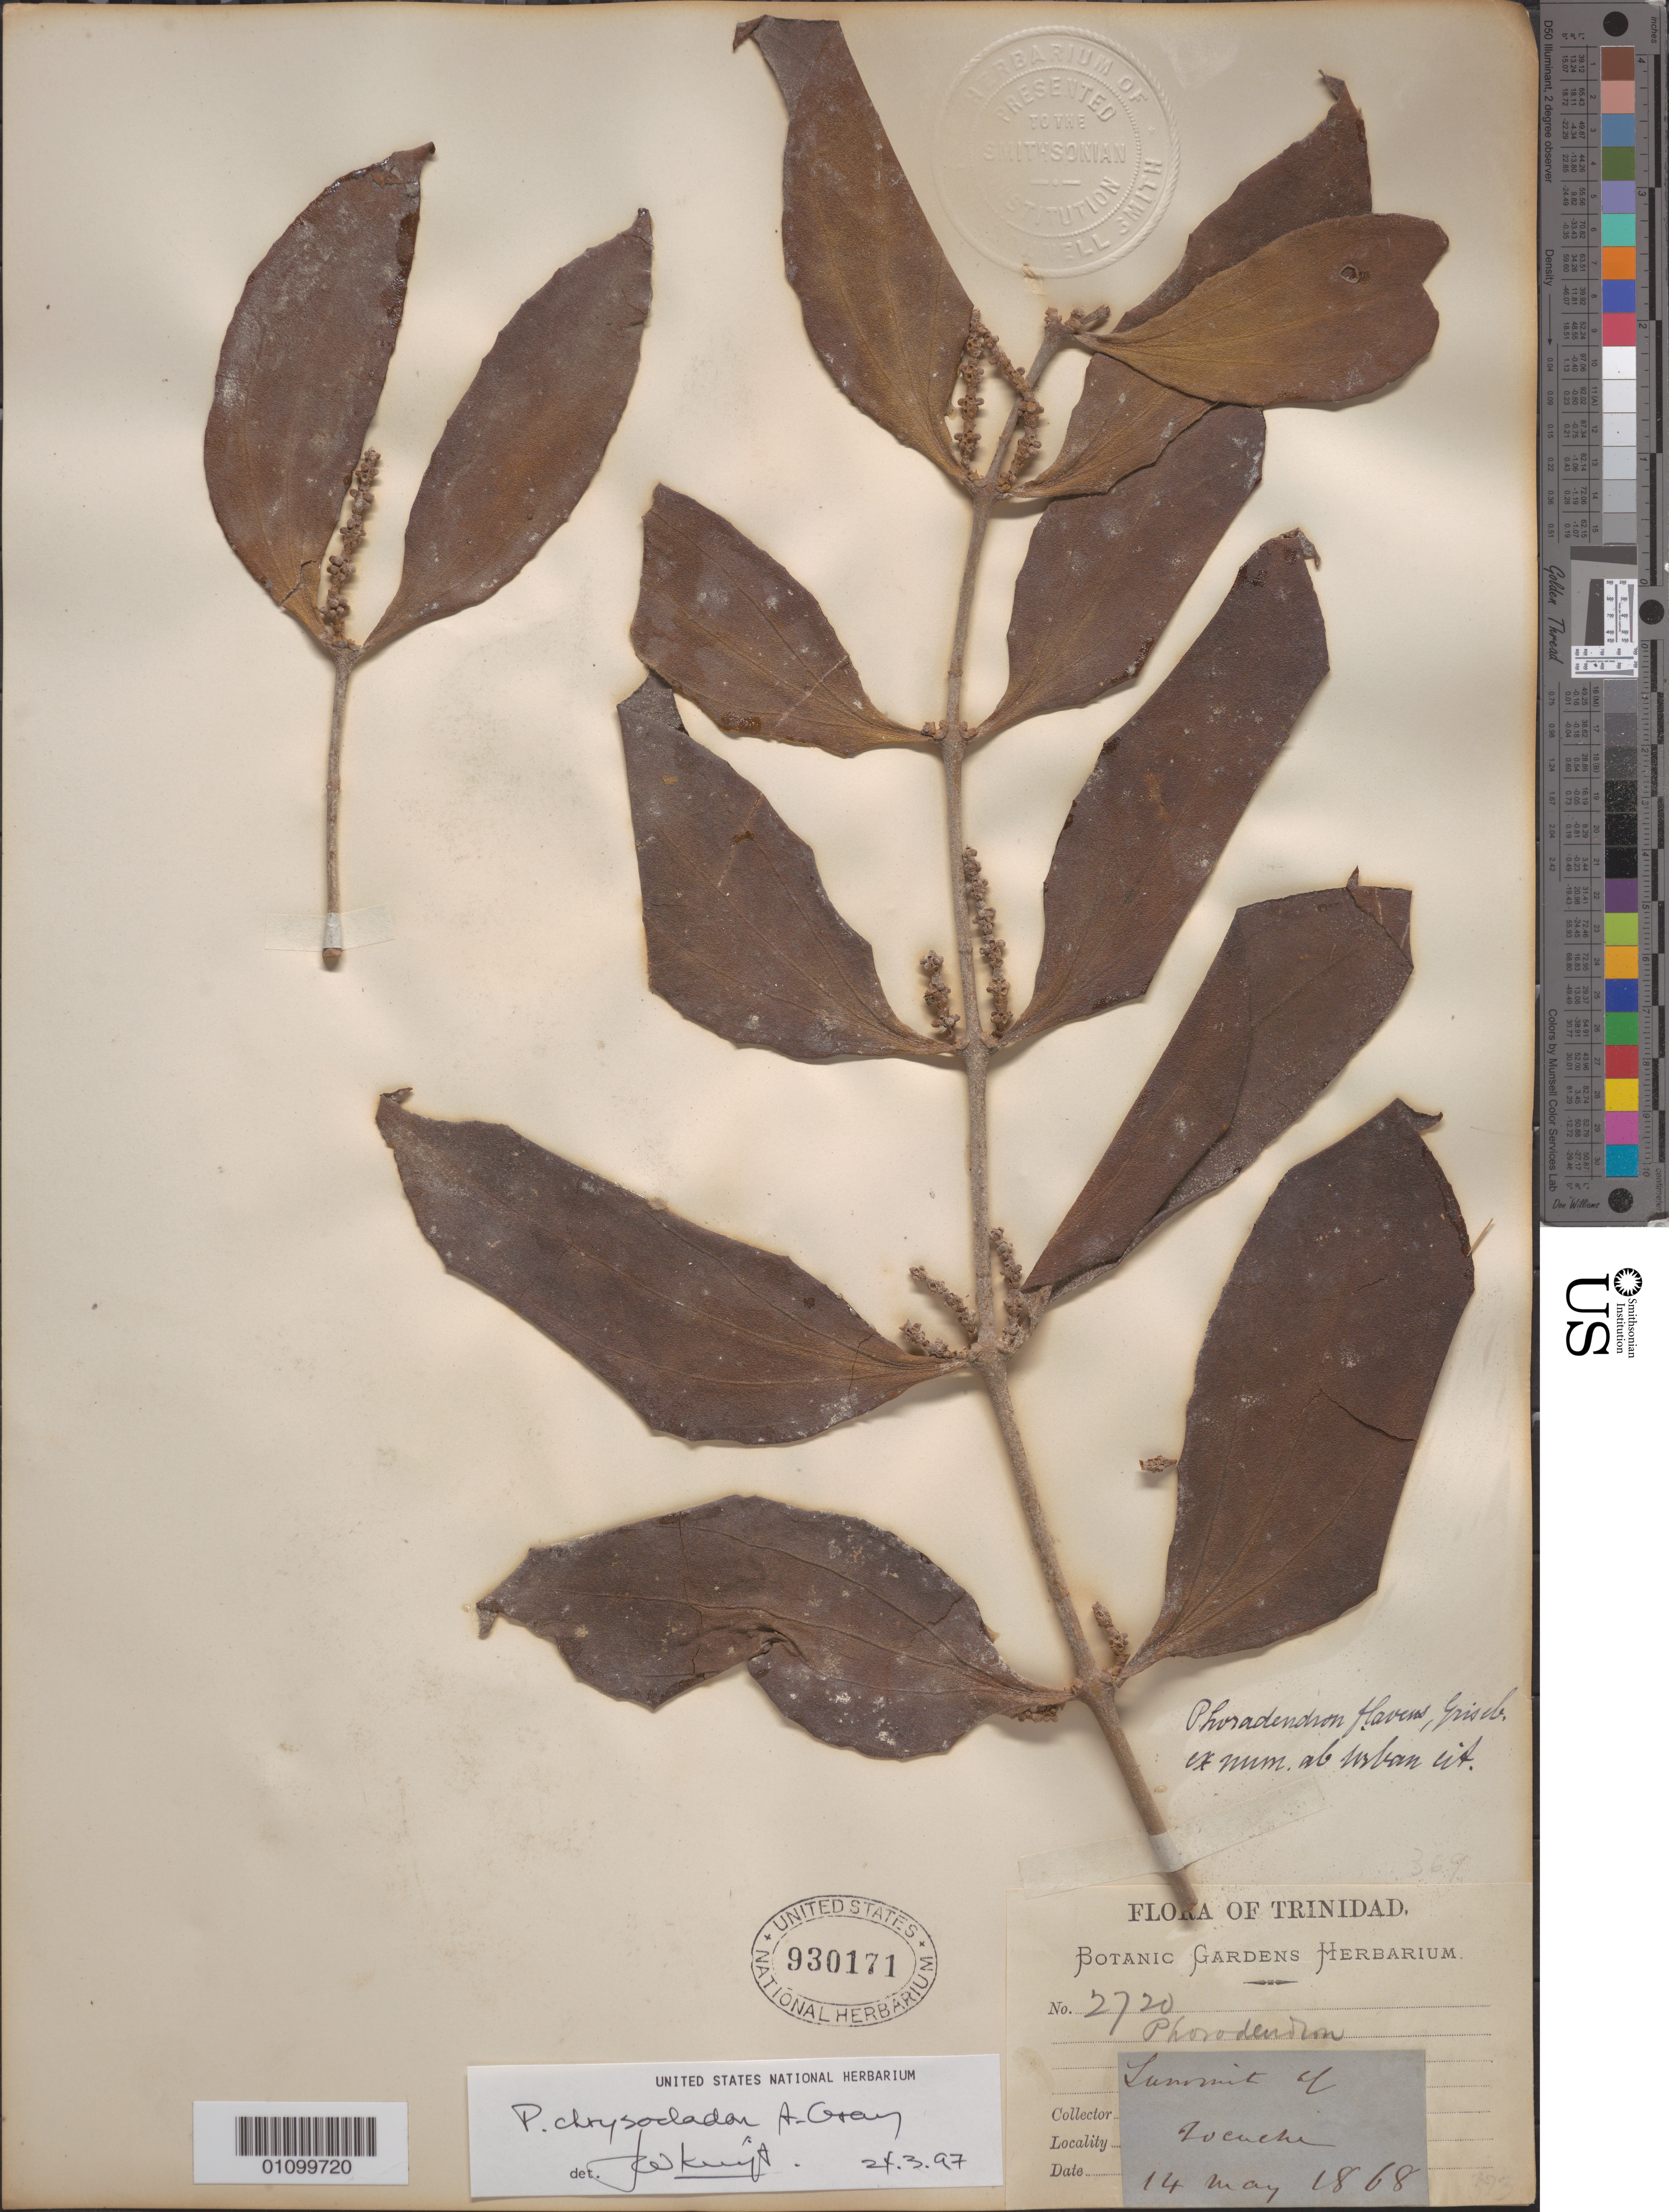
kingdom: Plantae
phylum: Tracheophyta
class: Magnoliopsida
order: Santalales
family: Viscaceae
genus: Phoradendron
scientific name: Phoradendron chrysocladon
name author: A. Gray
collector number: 2720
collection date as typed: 21 Mar 1861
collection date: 1861-03-21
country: Trinidad and Tobago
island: Trinidad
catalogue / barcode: US 930171